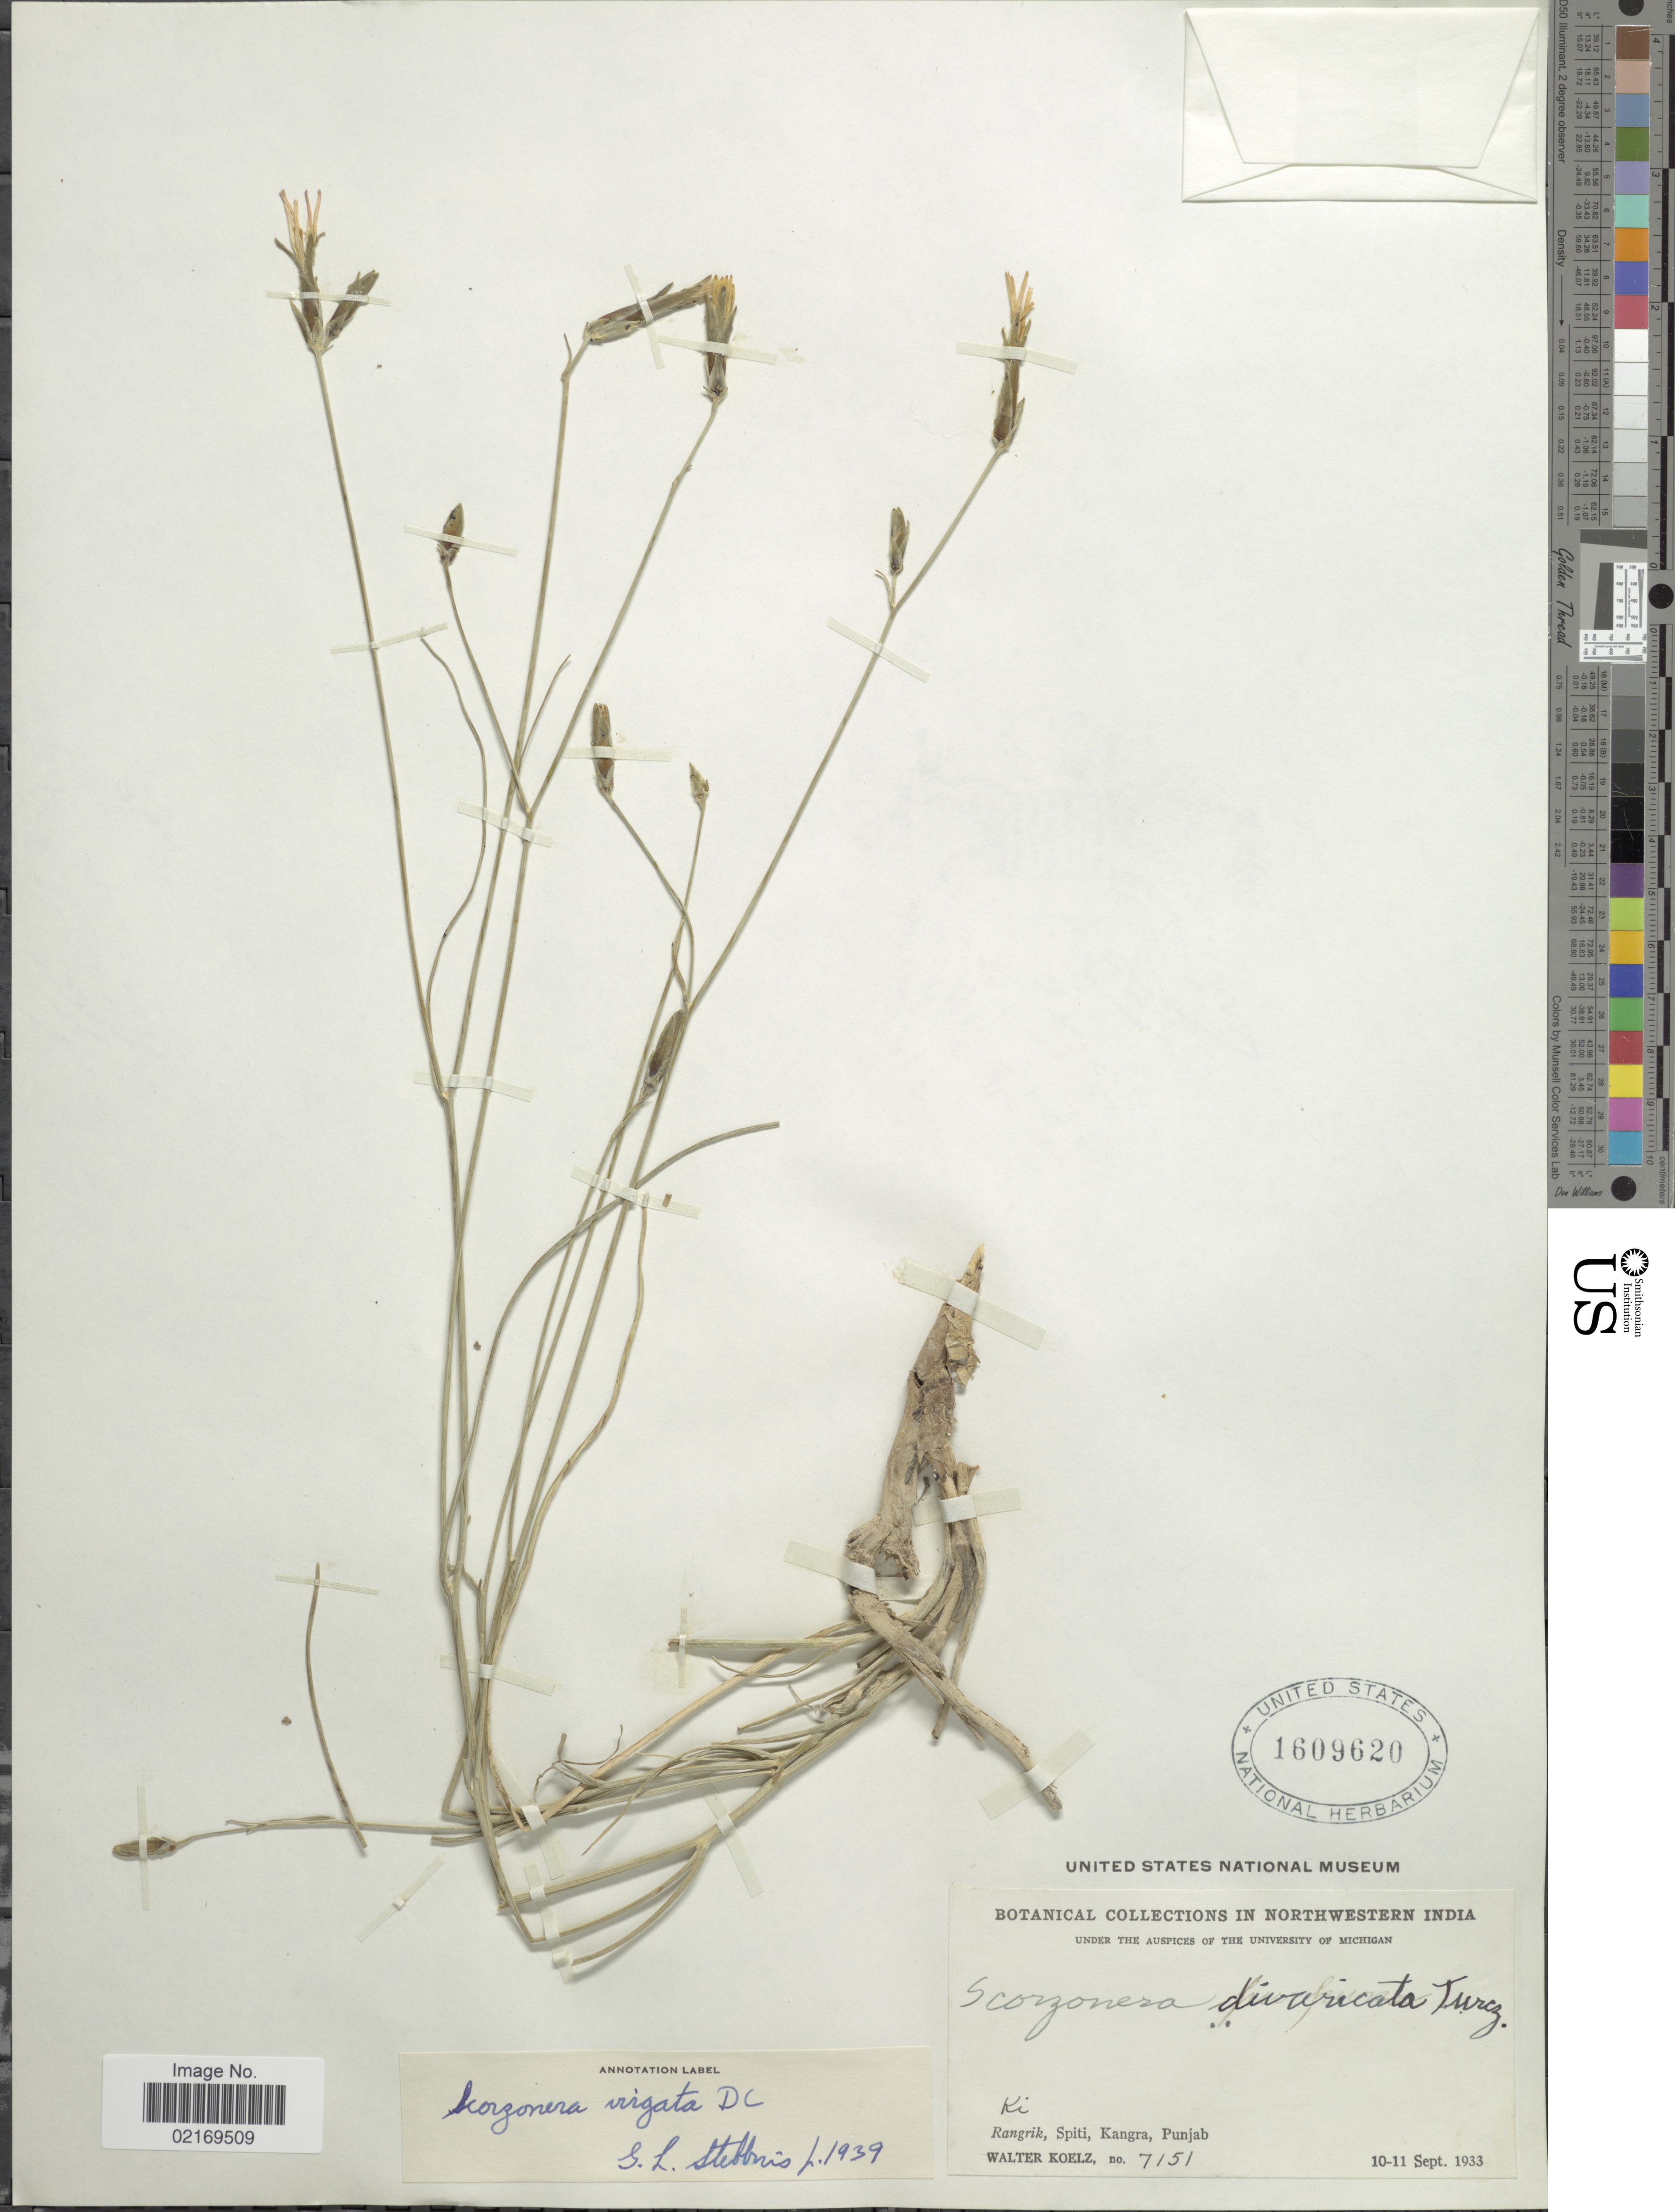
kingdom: Plantae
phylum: Tracheophyta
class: Magnoliopsida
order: Asterales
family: Asteraceae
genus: Scorzonera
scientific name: Scorzonera virgata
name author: DC.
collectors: W. N. Koelz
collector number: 7151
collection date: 1933-09-10/1933-09-11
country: India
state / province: Himachal Pradesh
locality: Northwestern India, Ki, Rangrik, Spiti, Kangra.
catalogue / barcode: US 1609620